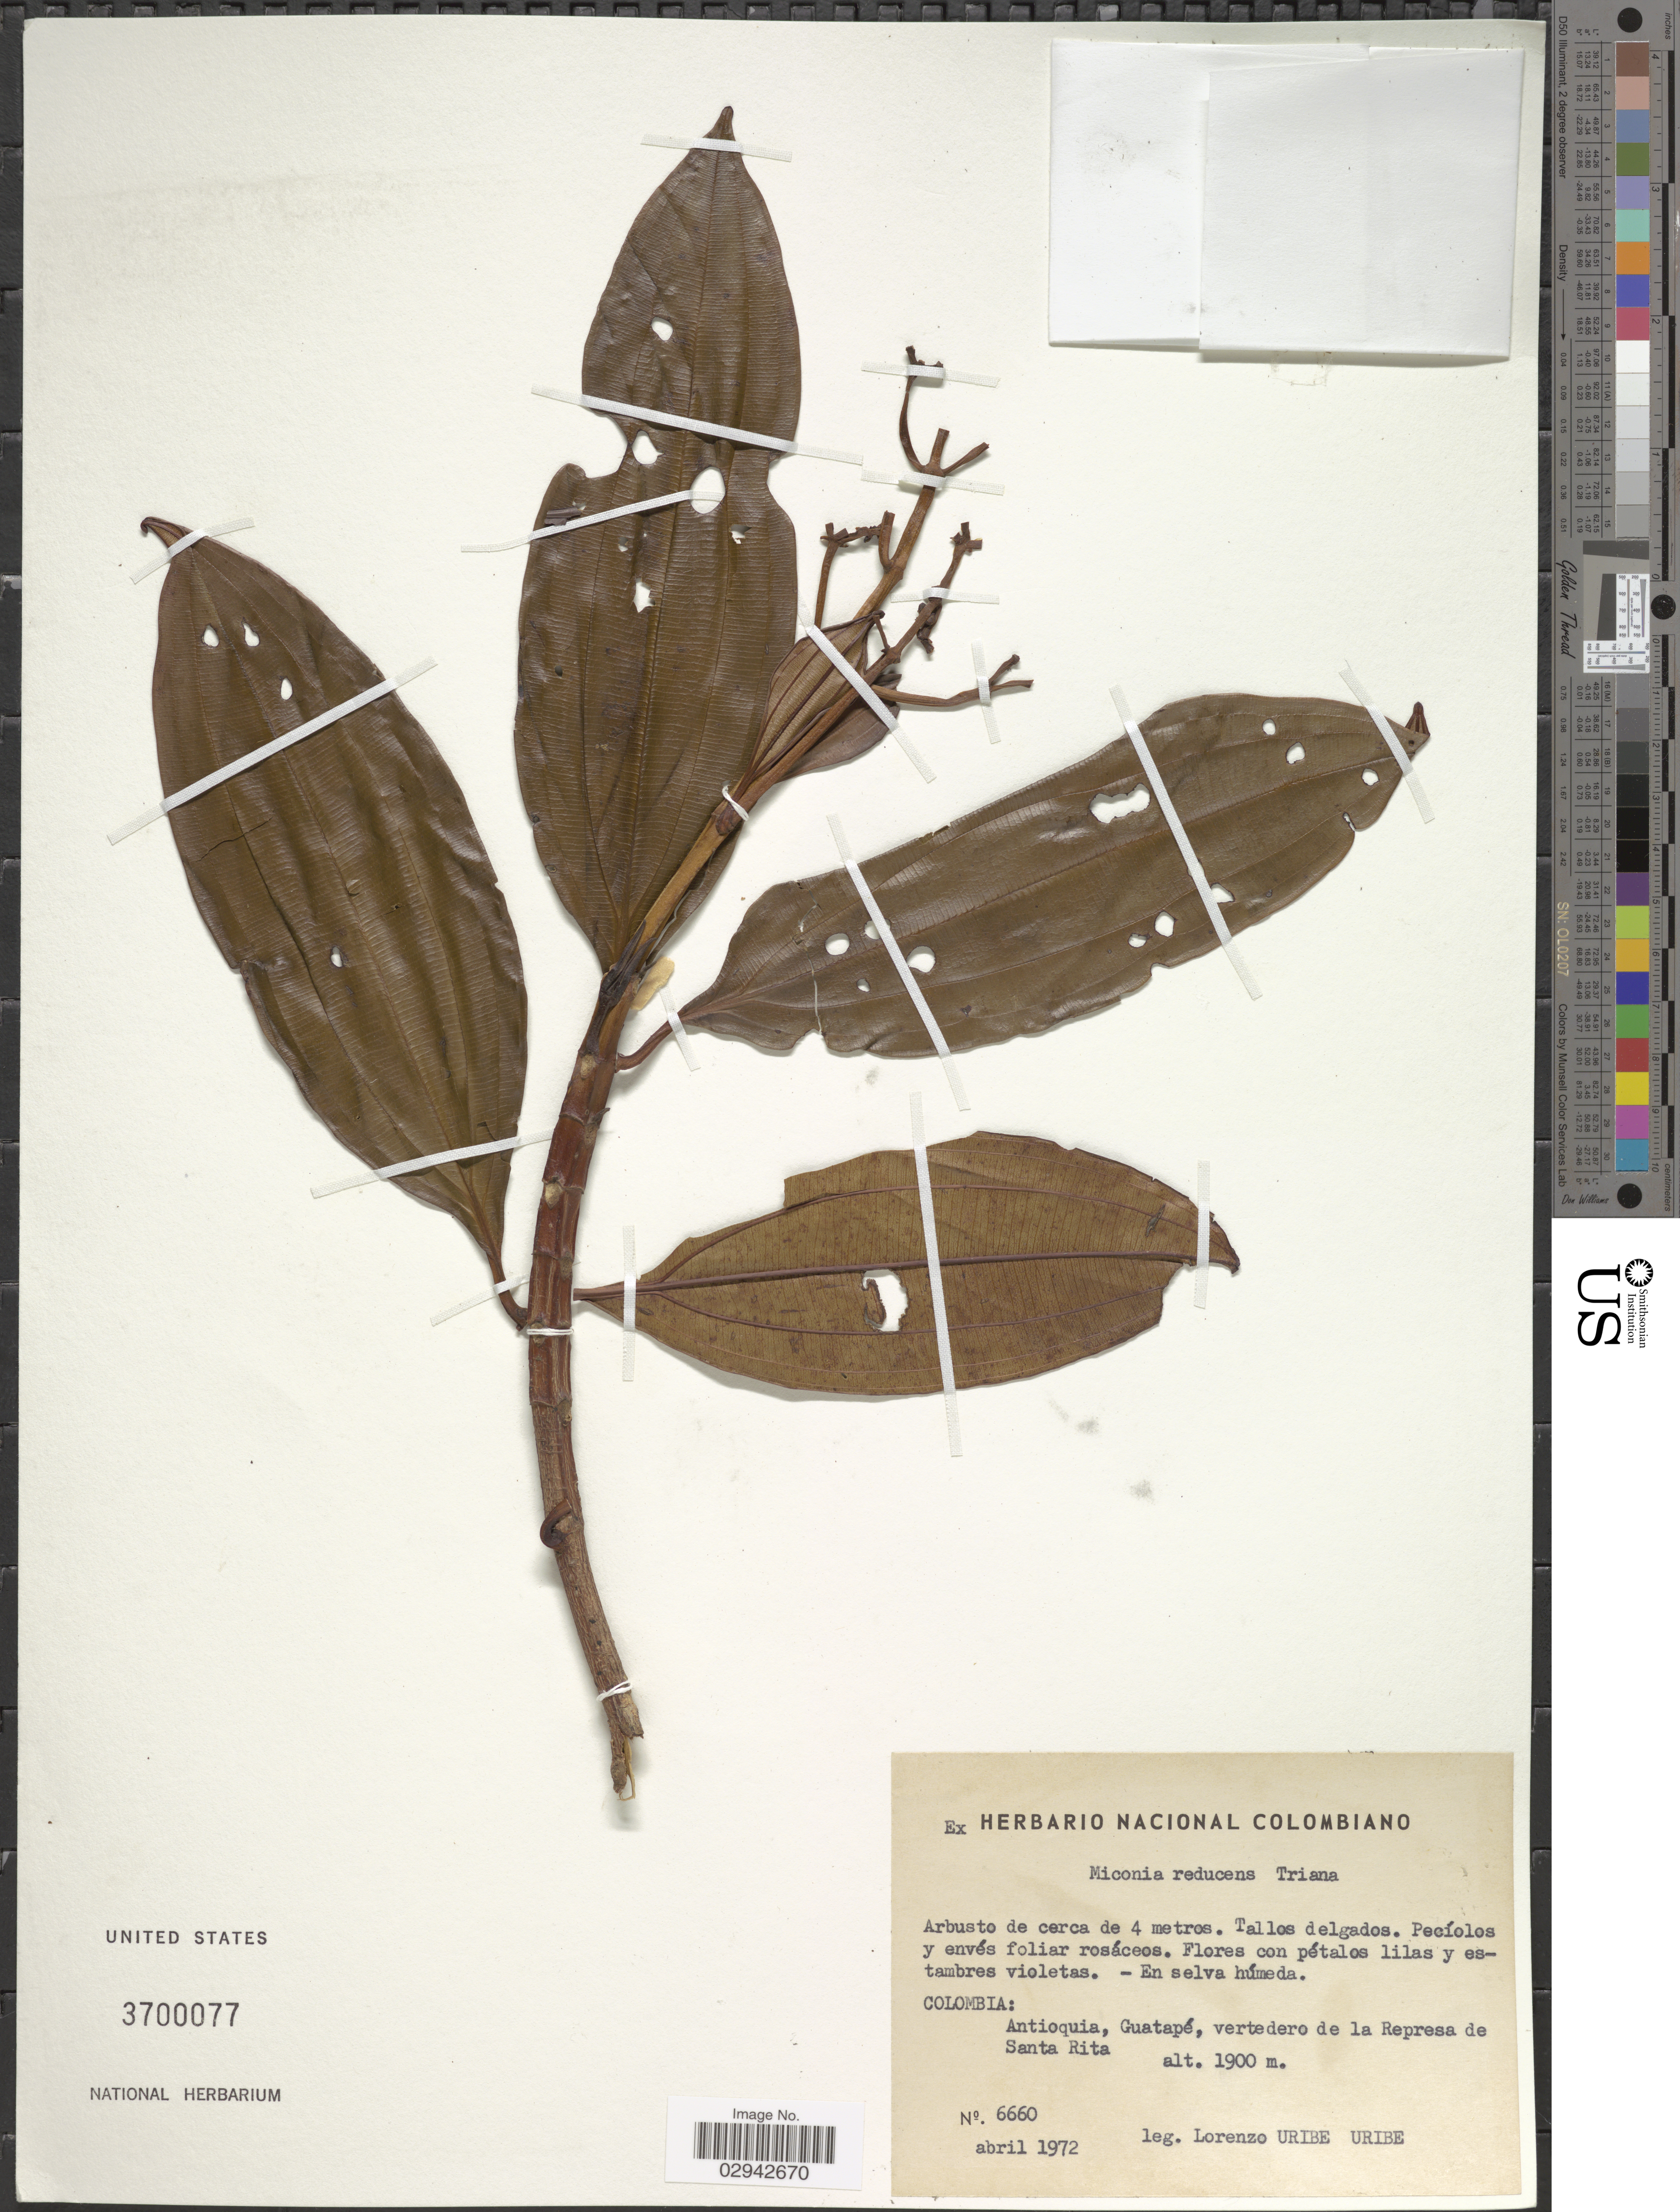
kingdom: Plantae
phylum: Tracheophyta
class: Magnoliopsida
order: Myrtales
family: Melastomataceae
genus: Miconia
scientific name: Miconia reducens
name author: Triana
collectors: L. Uribe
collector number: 6660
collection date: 1972-04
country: Colombia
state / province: Antioquia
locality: Guatapé, vertedero de la Represa de Santa Rita.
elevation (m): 1900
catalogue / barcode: US 3700077